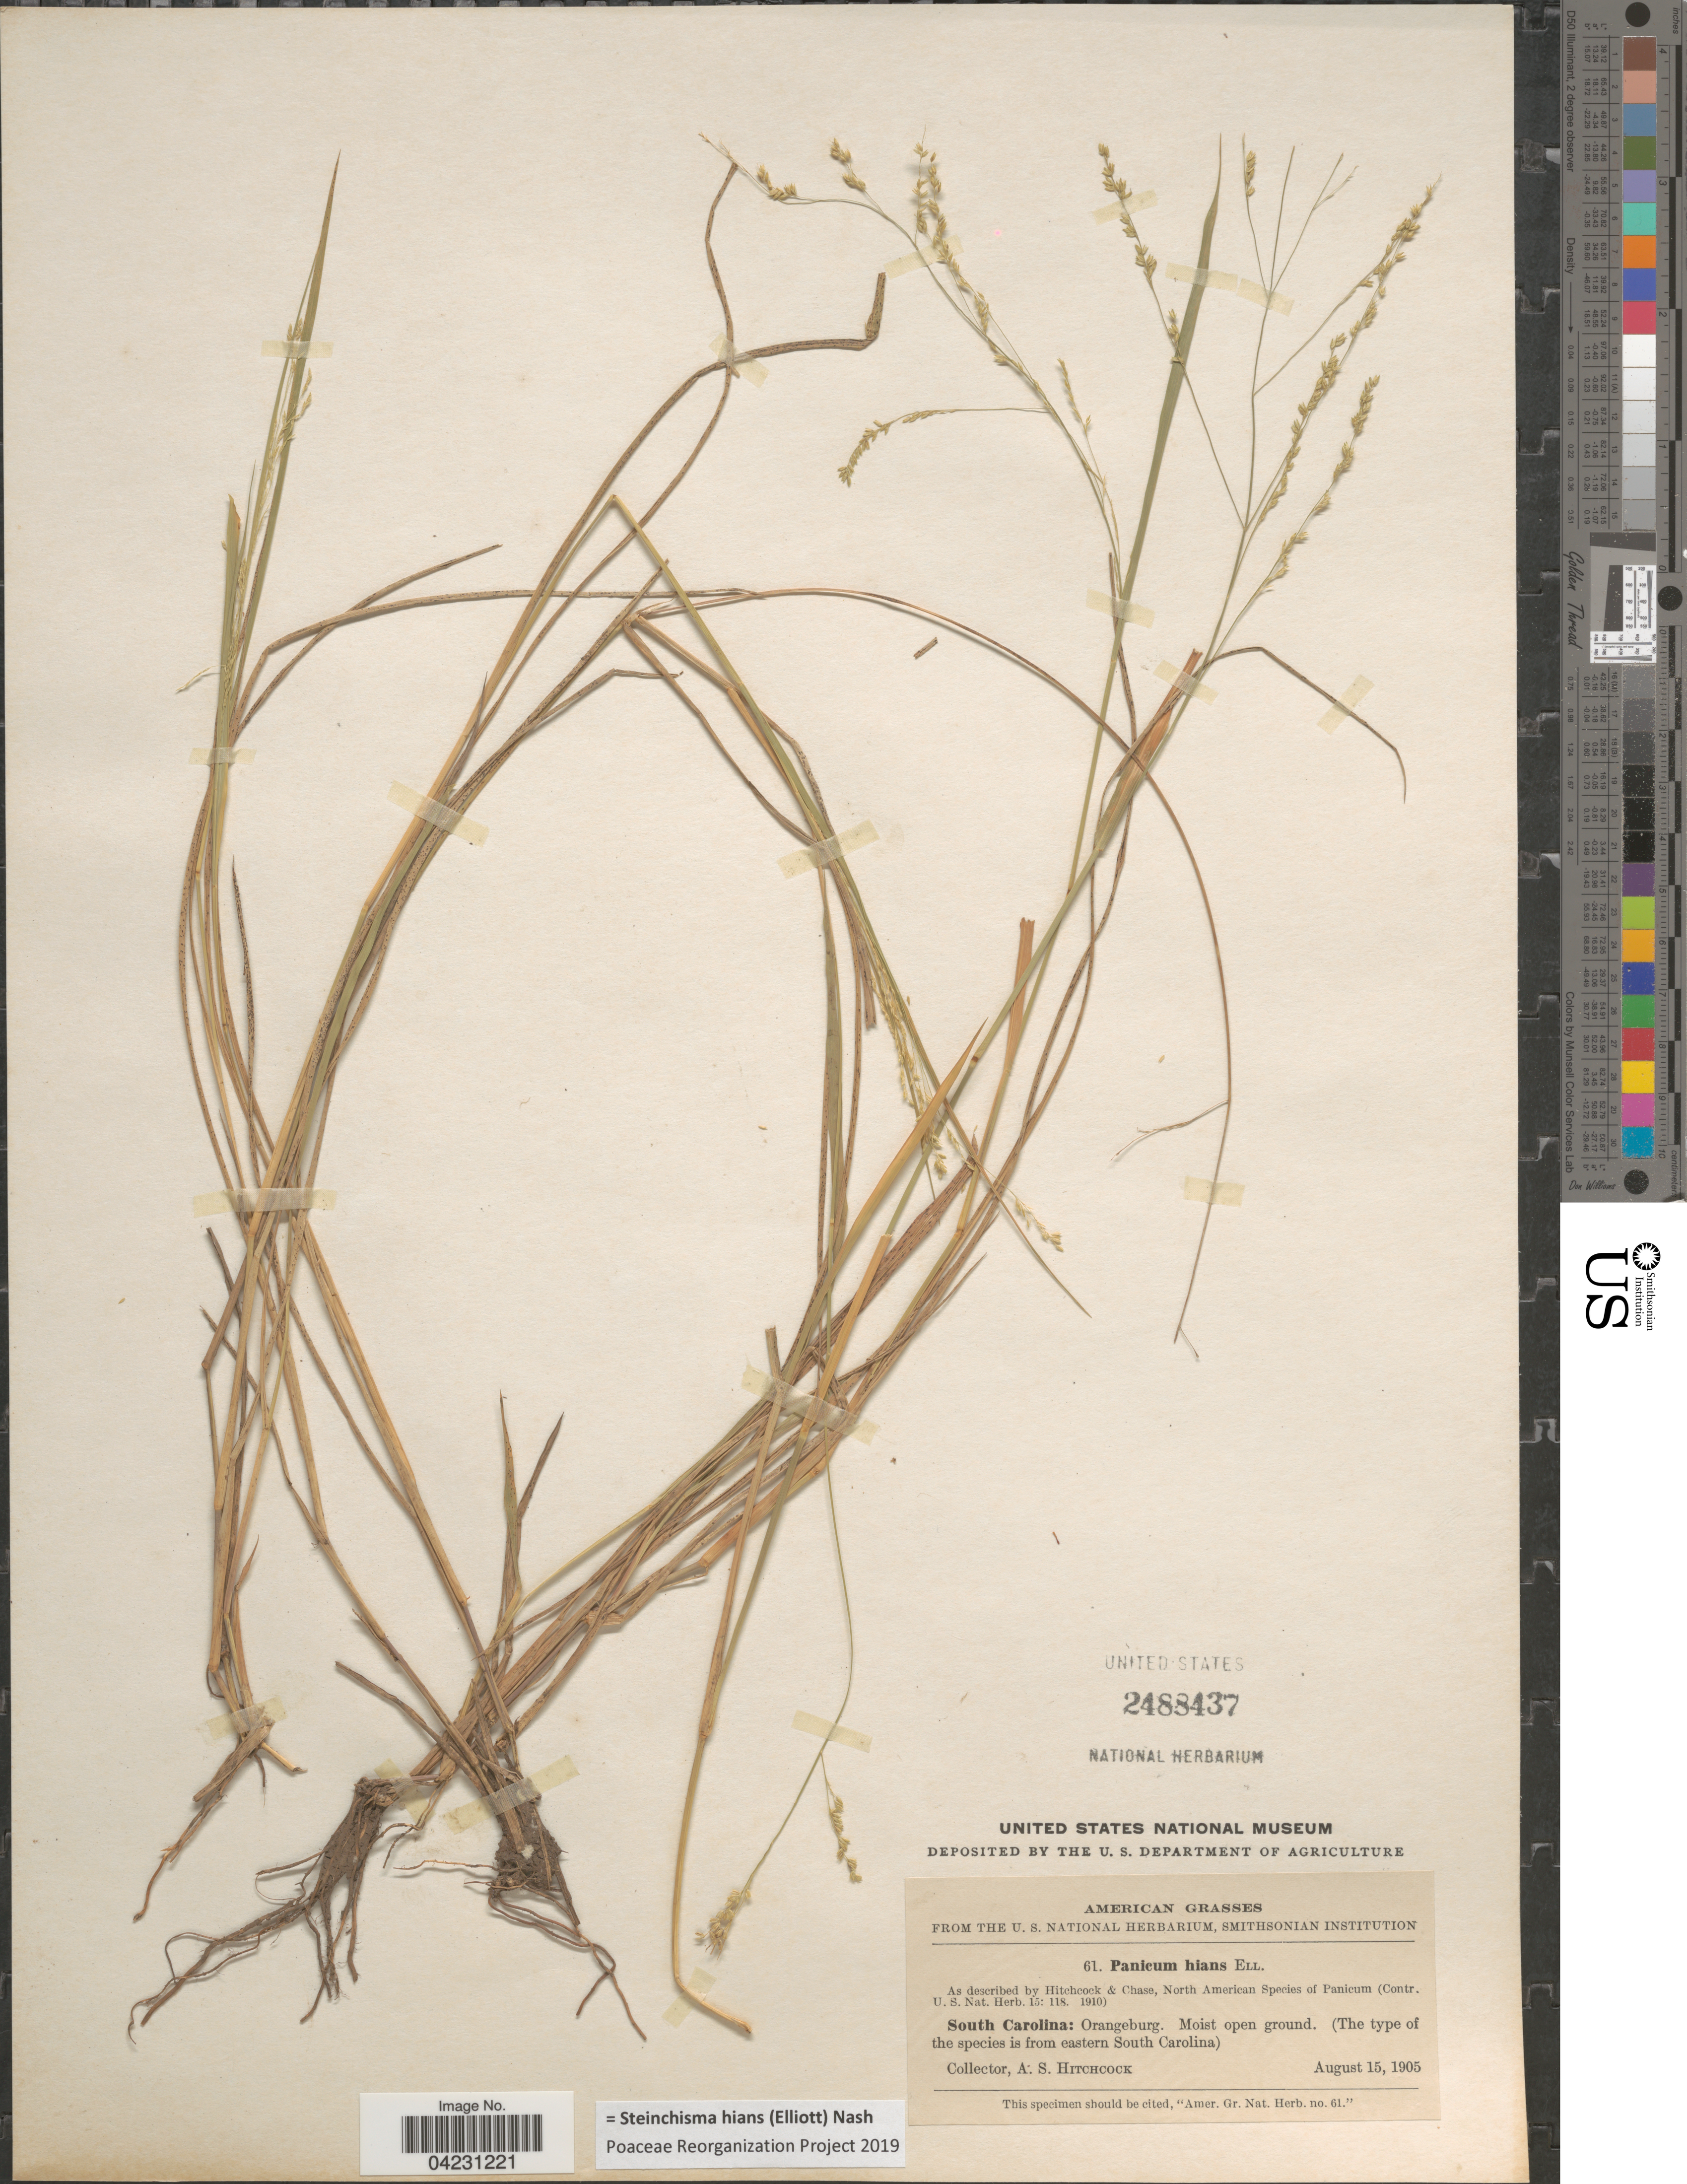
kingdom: Plantae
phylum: Tracheophyta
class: Liliopsida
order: Poales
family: Poaceae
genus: Steinchisma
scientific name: Steinchisma hians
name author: (Elliott) Nash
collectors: A. S. Hitchcock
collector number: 61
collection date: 1905-08-15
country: United States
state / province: South Carolina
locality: Orangeburg. Moist open ground.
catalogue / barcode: US 2488437